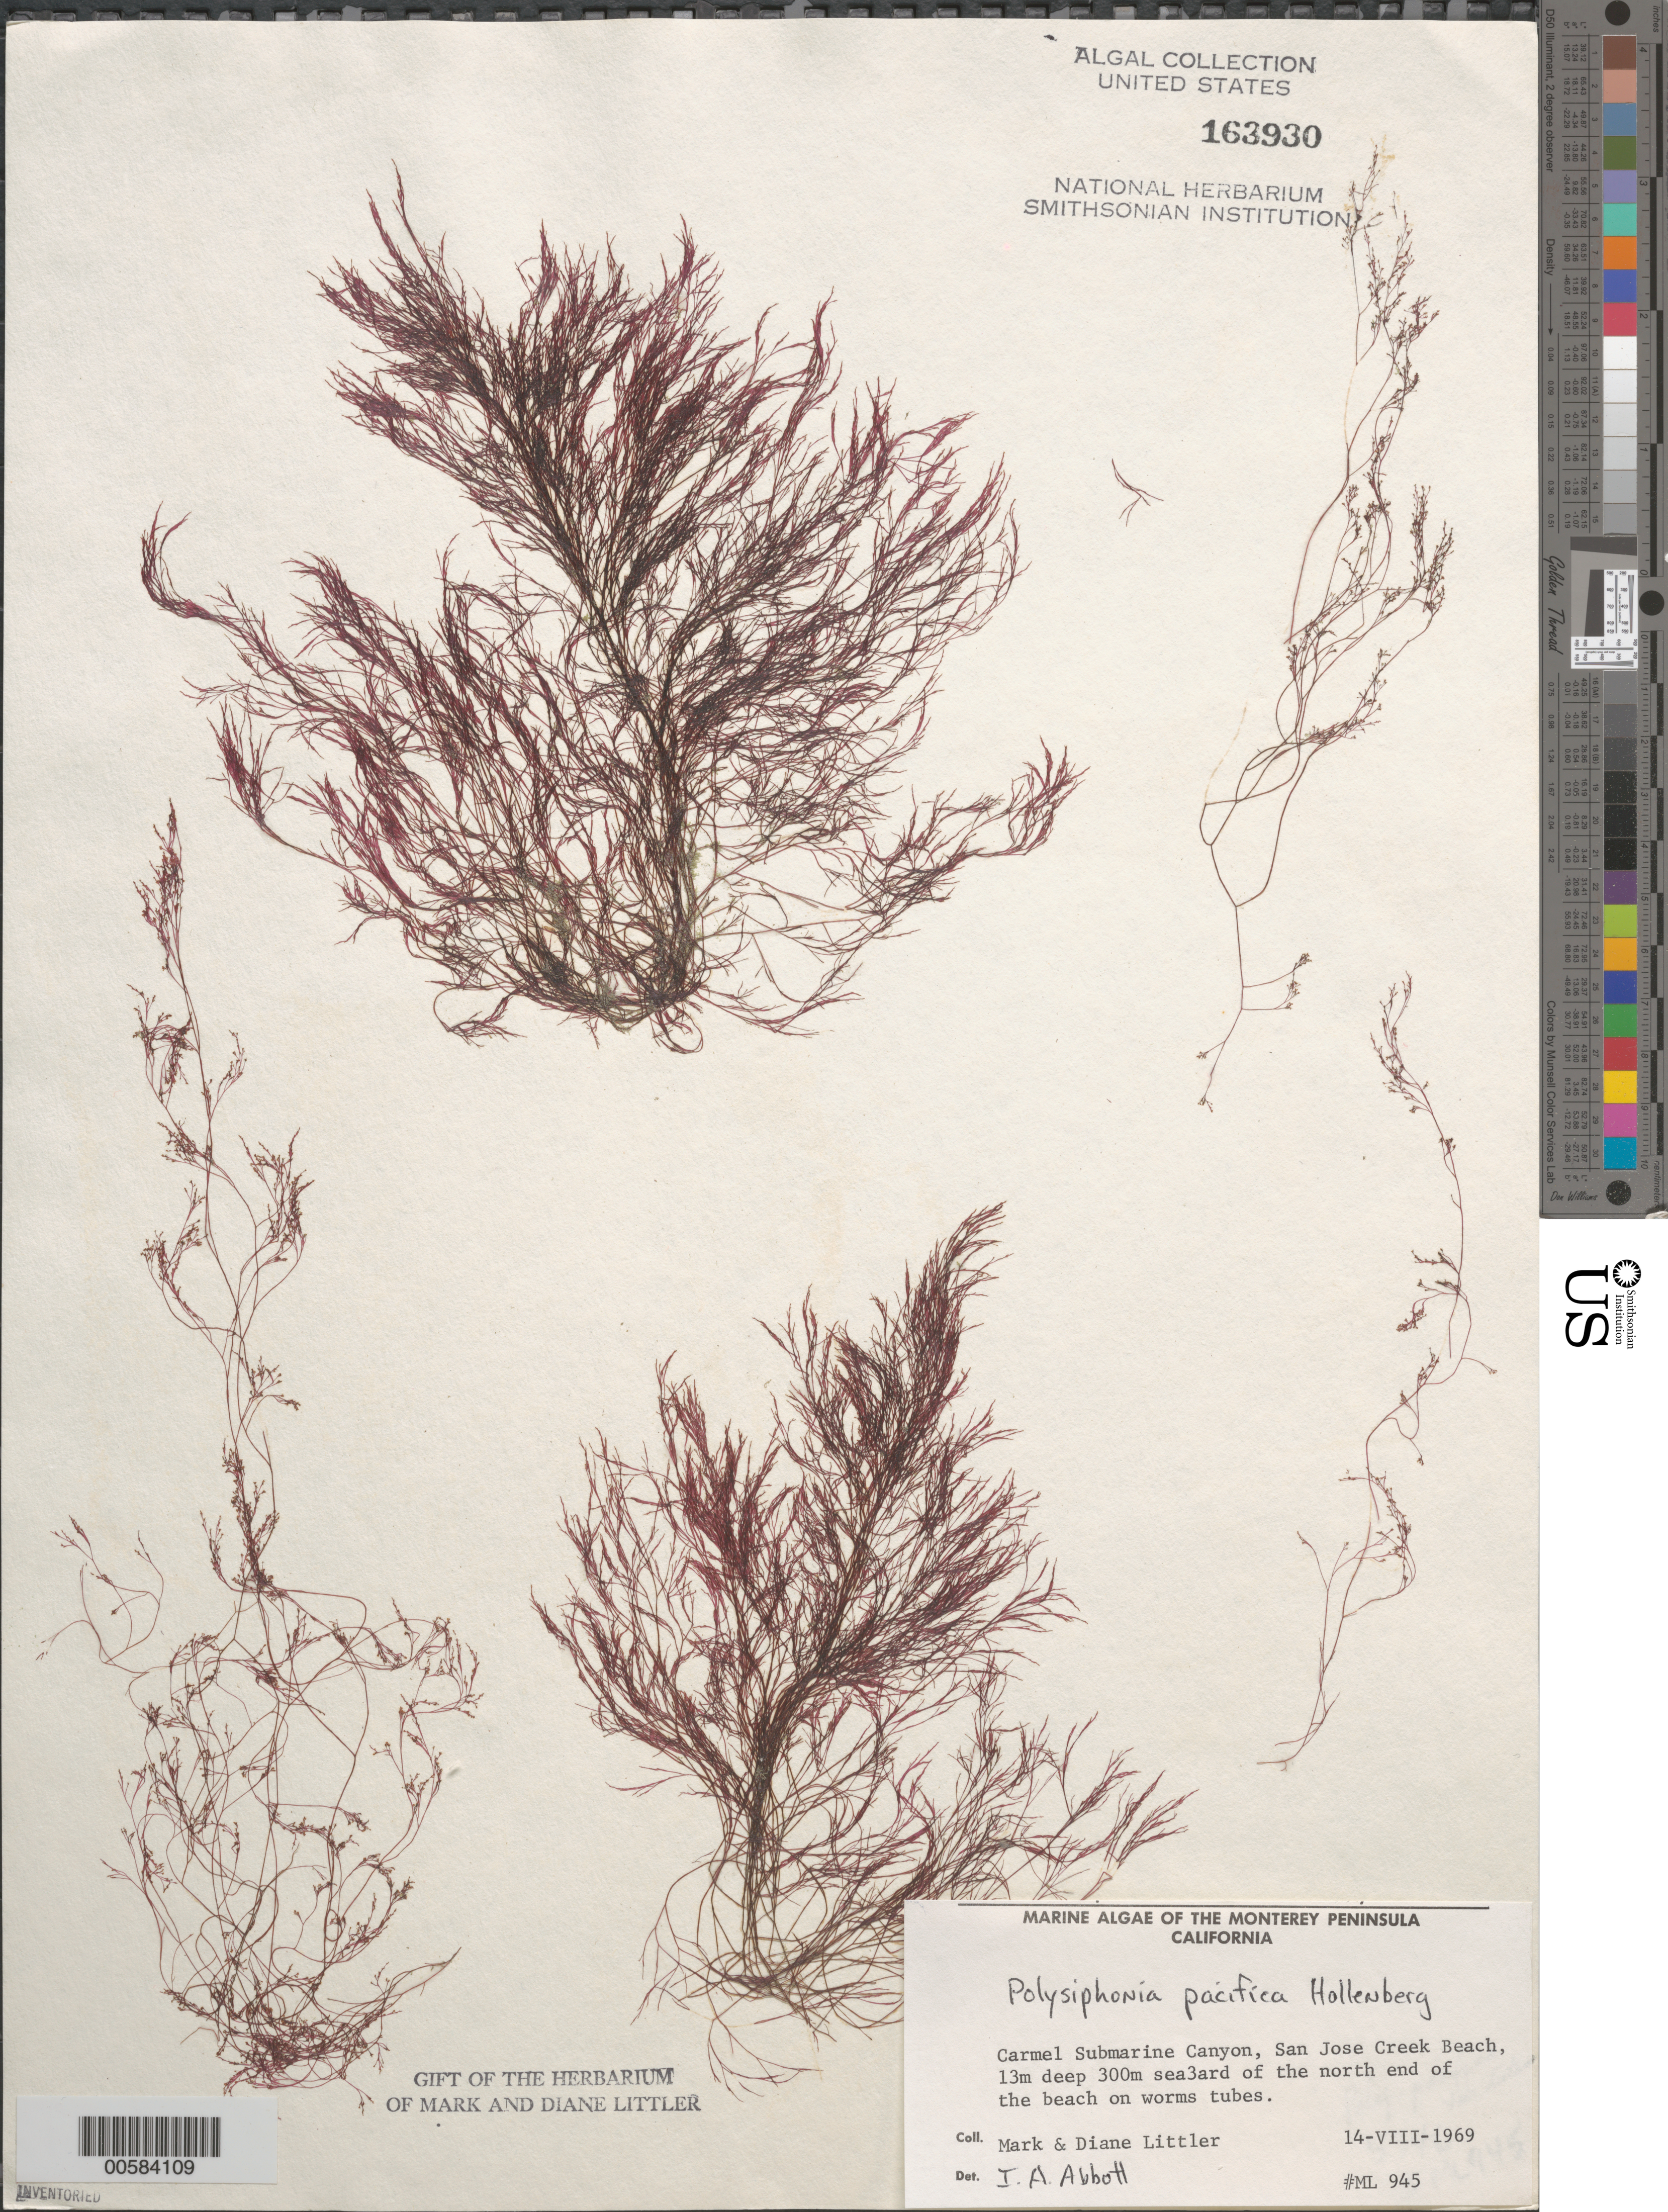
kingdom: Plantae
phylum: Rhodophyta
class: Florideophyceae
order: Ceramiales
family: Rhodomelaceae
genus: Polysiphonia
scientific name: Polysiphonia pacifica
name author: Hollenb.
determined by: Abbott, Isabella A.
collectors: M. M. Littler & D. S. Littler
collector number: ML 945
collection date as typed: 14 Aug 1969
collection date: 1969-08-14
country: United States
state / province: California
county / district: Monterey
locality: Carmel Submarine Canyon, San Jose Creek Beach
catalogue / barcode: US 163930